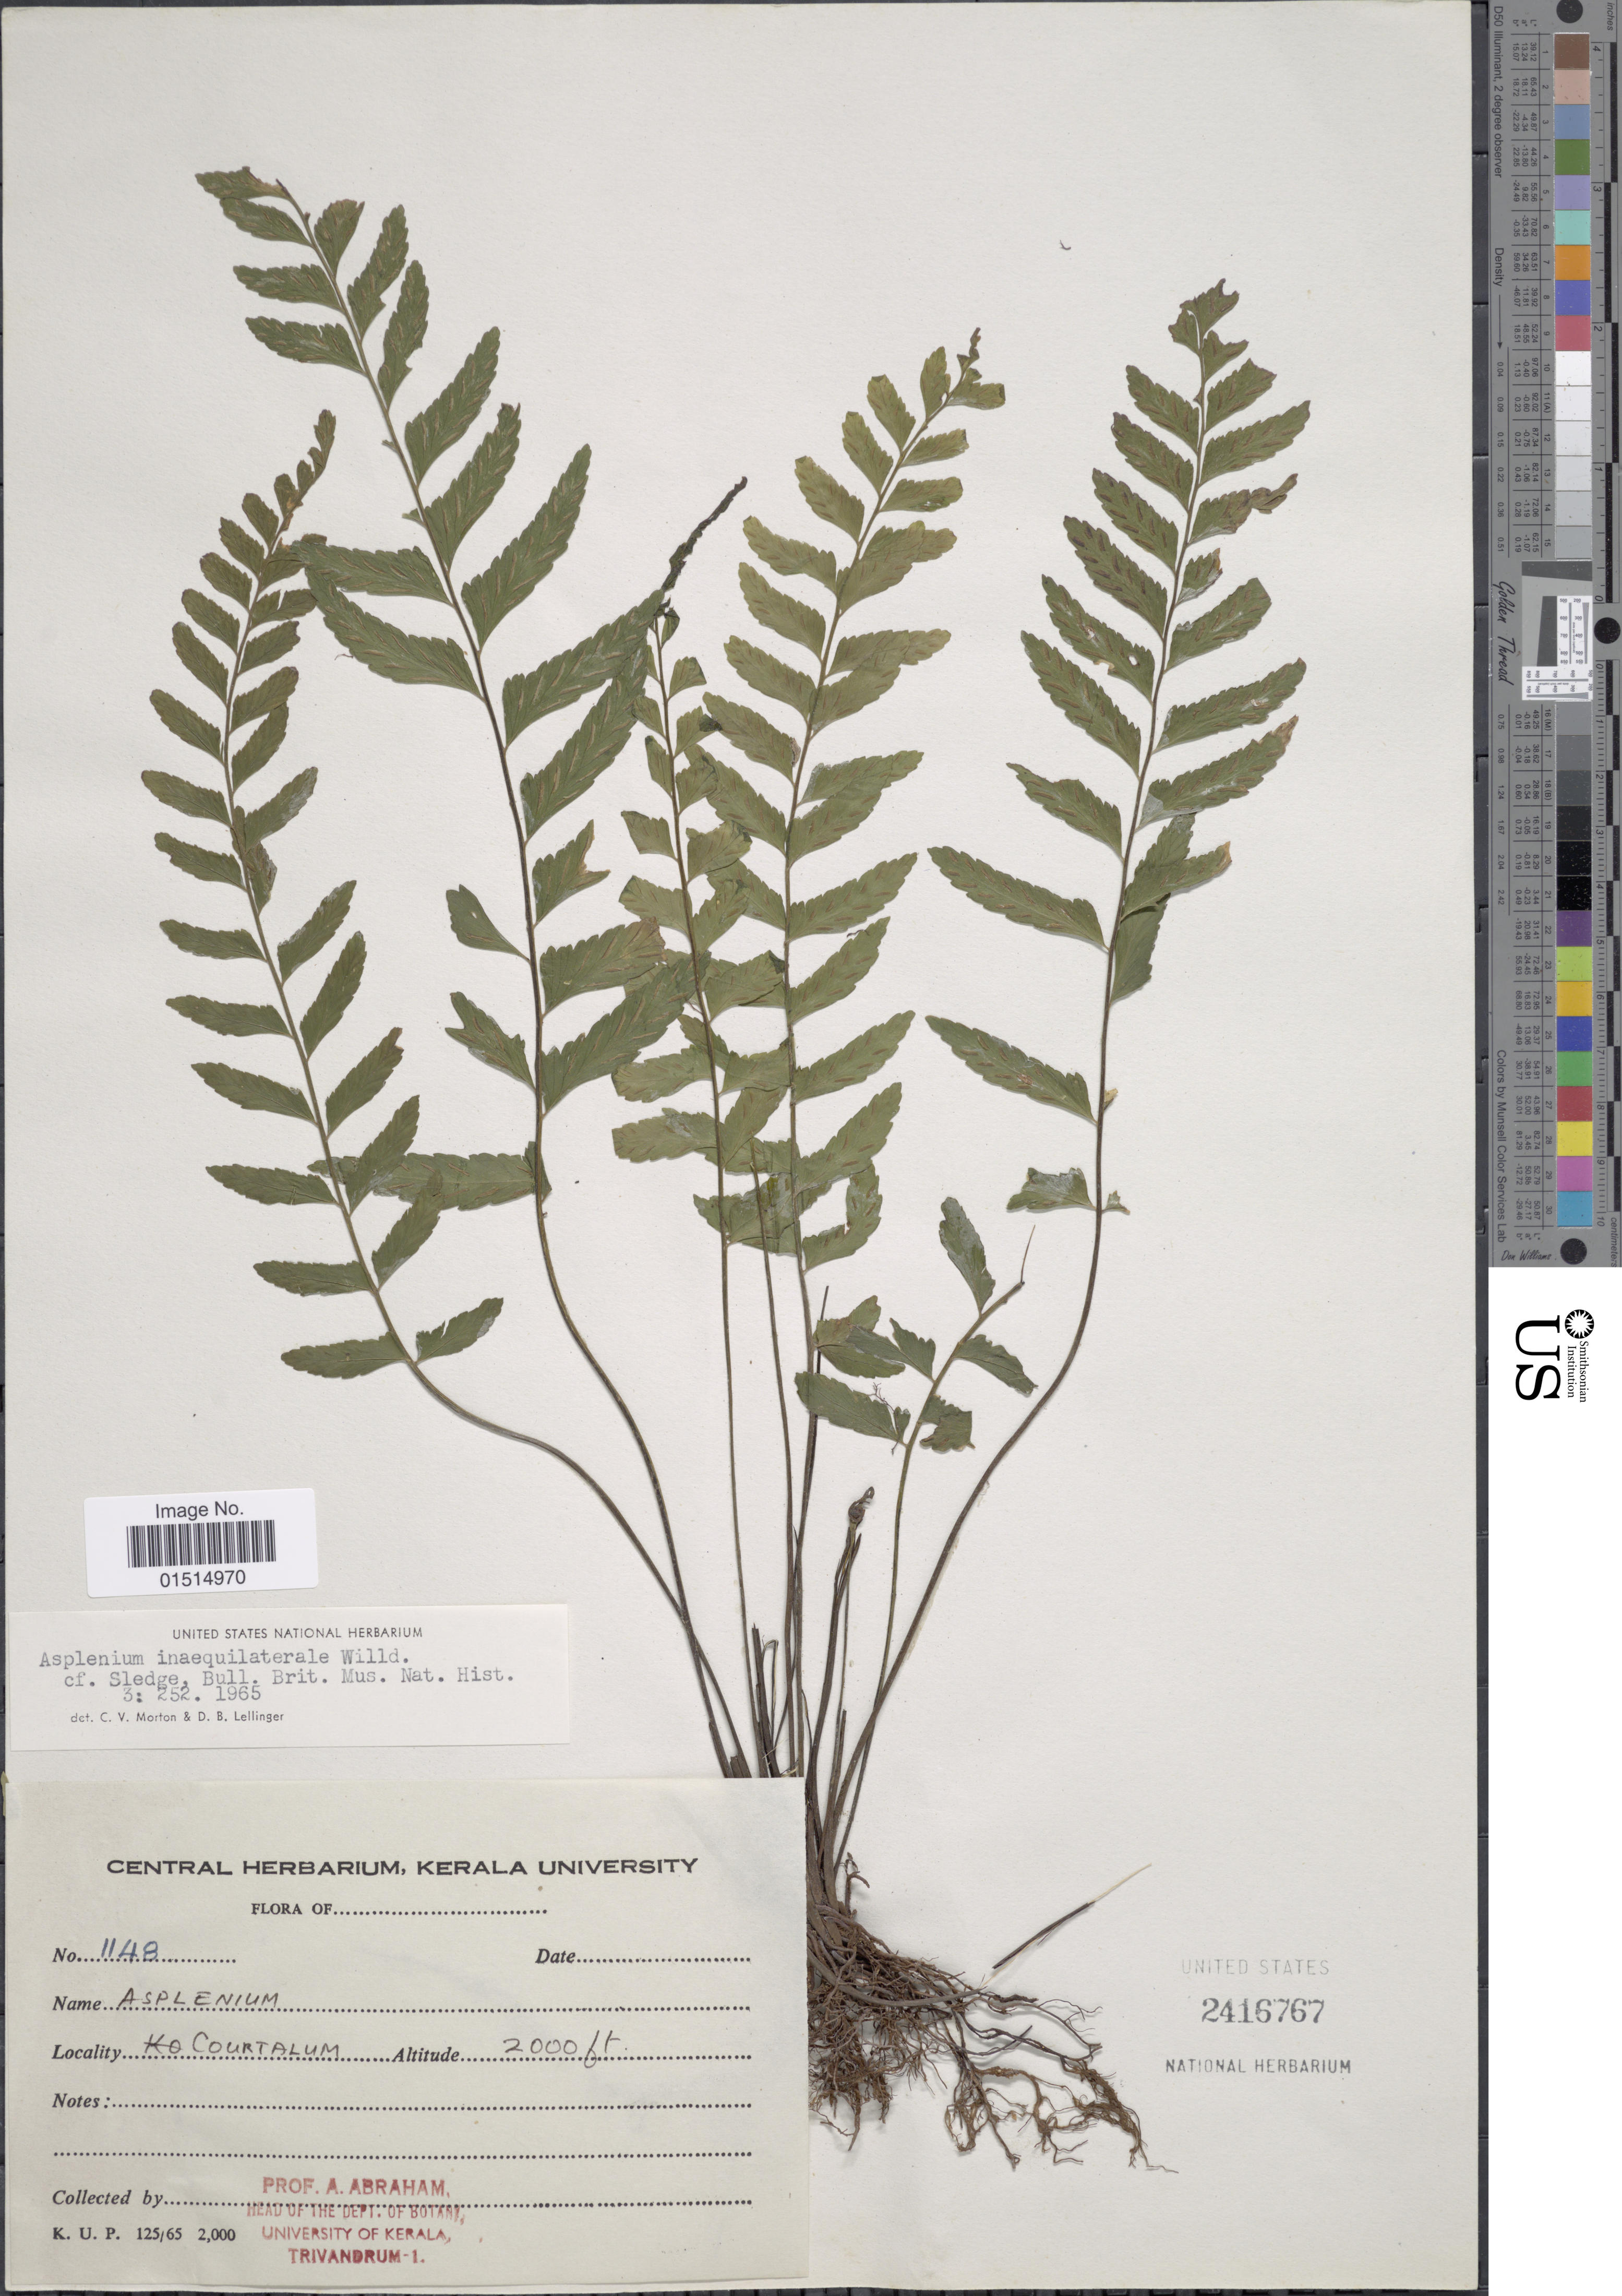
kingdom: Plantae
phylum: Tracheophyta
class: Polypodiopsida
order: Polypodiales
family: Aspleniaceae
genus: Asplenium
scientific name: Asplenium inaequilaterale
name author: Willd.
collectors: A. Abraham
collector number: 1148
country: India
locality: Courtalum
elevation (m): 610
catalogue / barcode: US 2416767